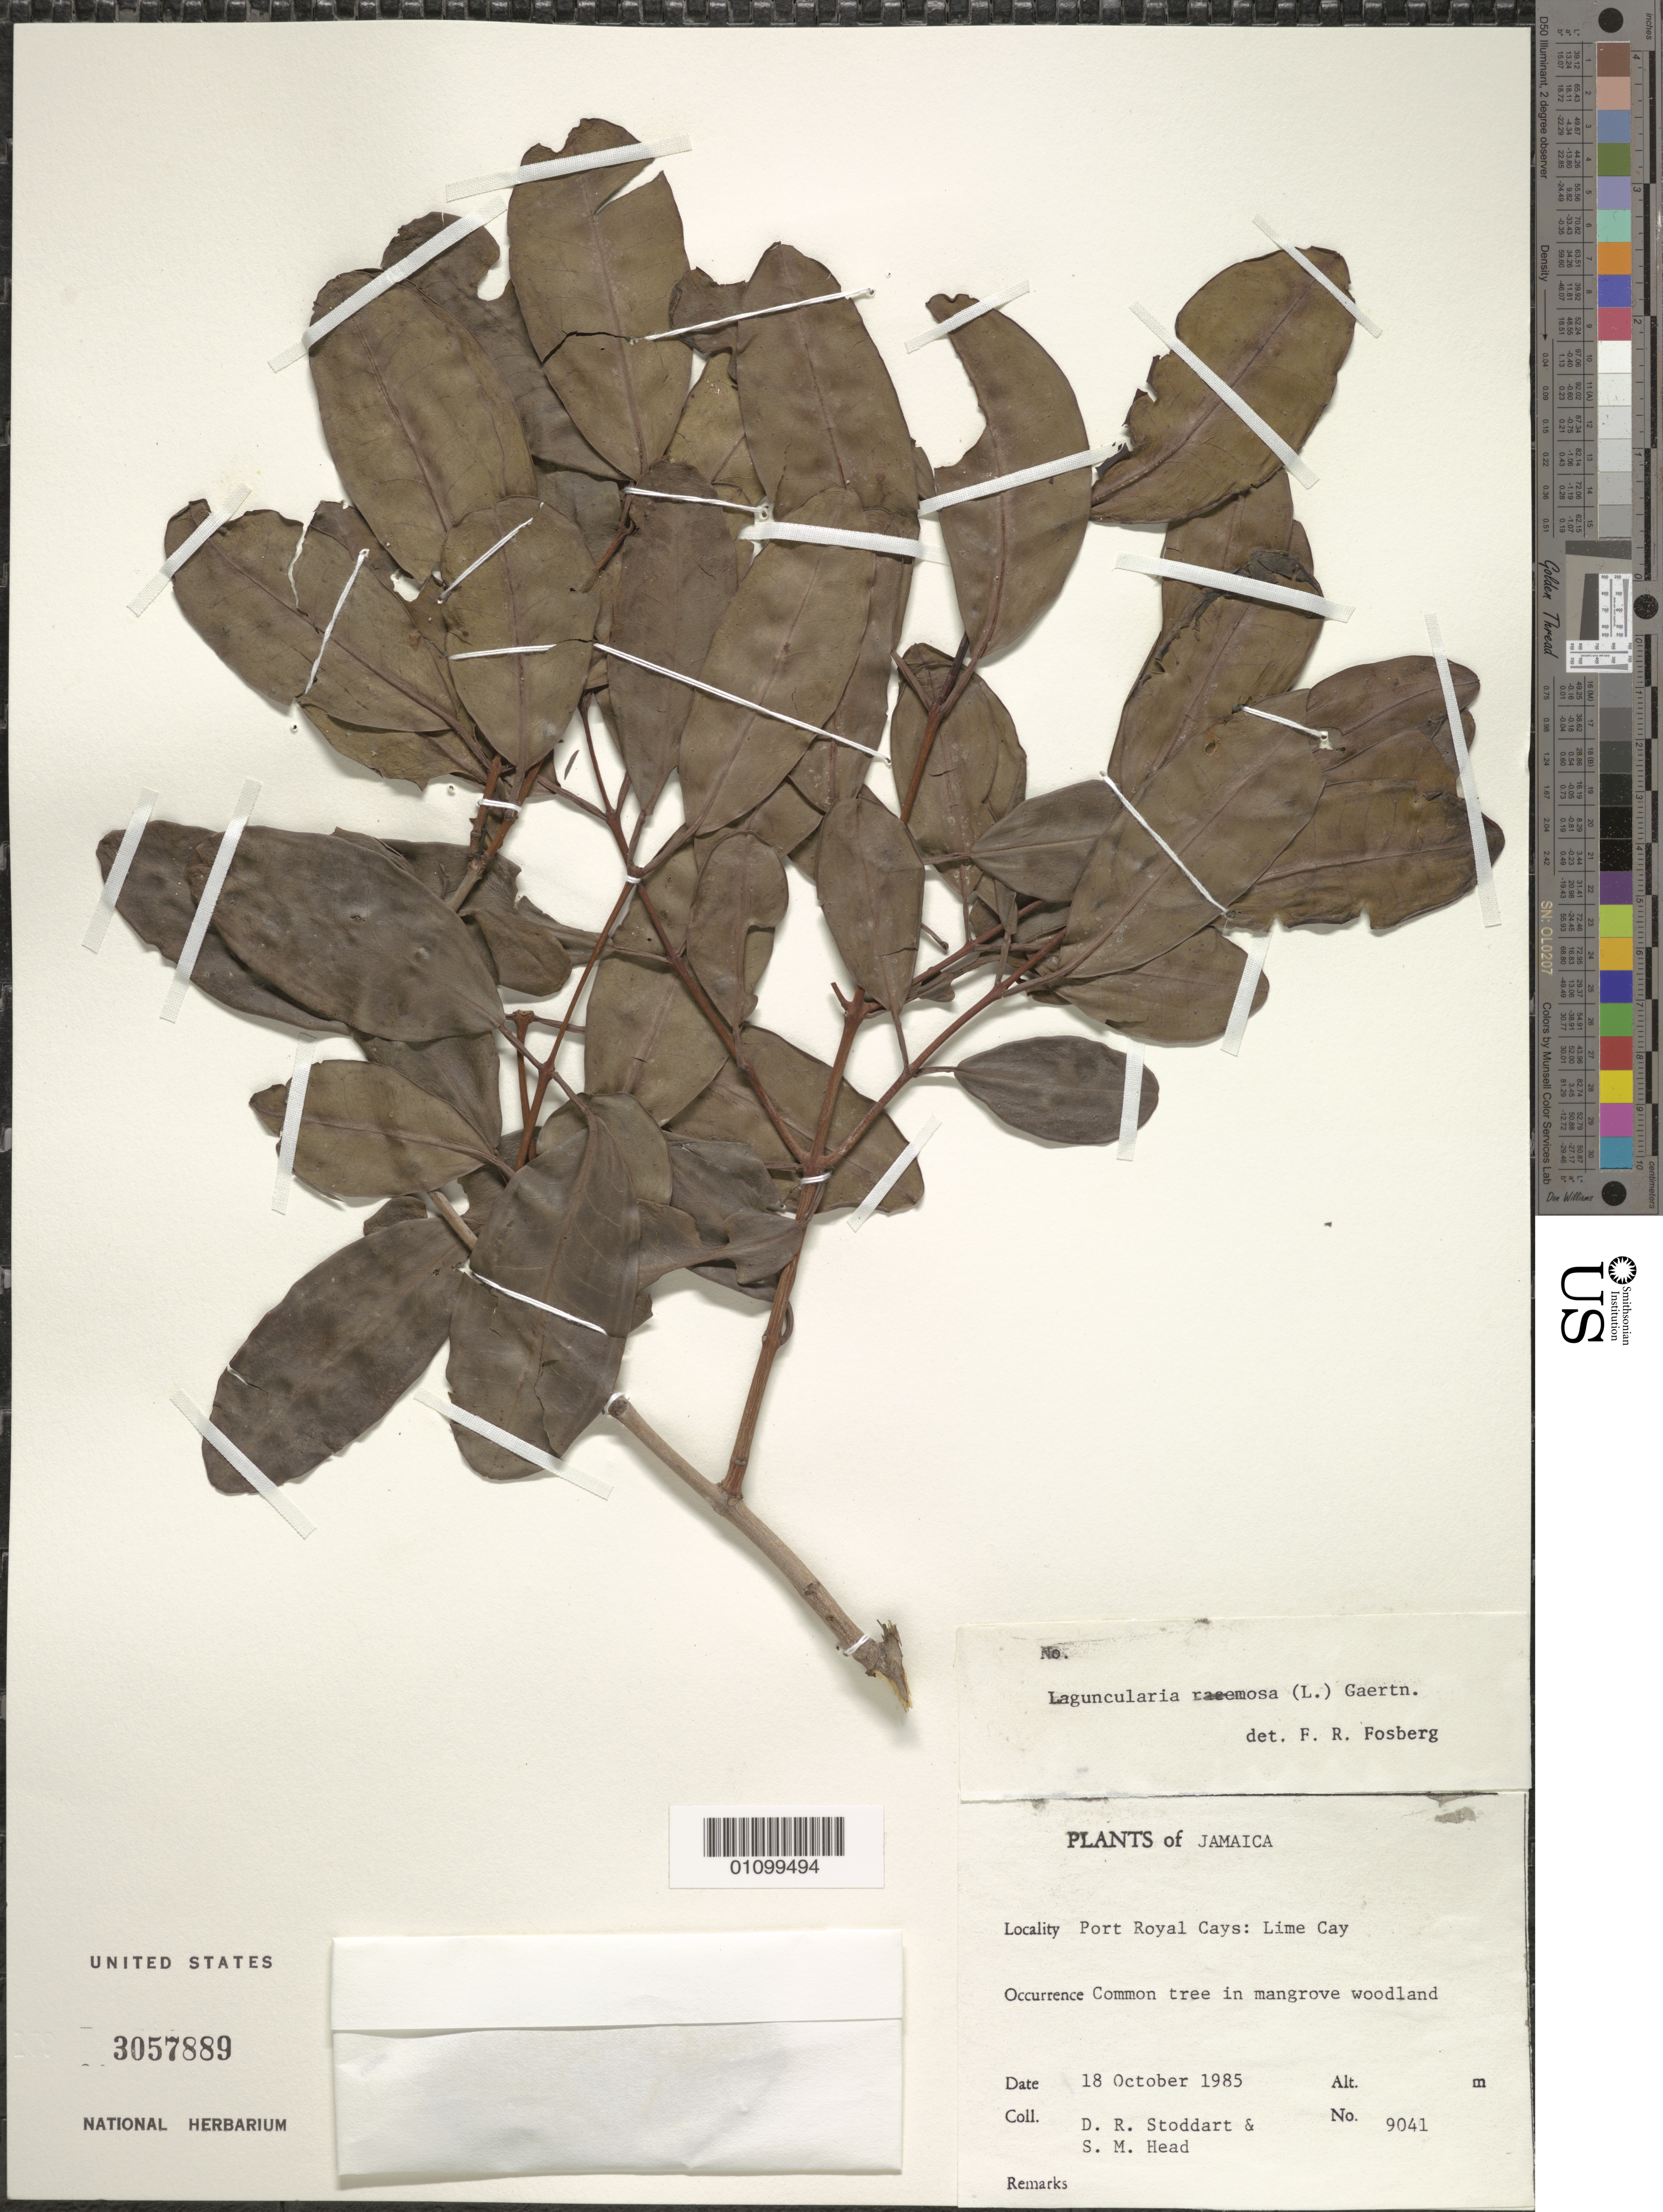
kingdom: Plantae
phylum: Tracheophyta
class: Magnoliopsida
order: Myrtales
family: Combretaceae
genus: Laguncularia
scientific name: Laguncularia racemosa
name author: (L.) C.F. Gaertn.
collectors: D. R. Stoddart & S. Head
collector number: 9041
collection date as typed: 18 Oct 1985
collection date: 1985-10-18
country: Jamaica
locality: Port Royal Cays: Lime Cay.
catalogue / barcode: US 3057889